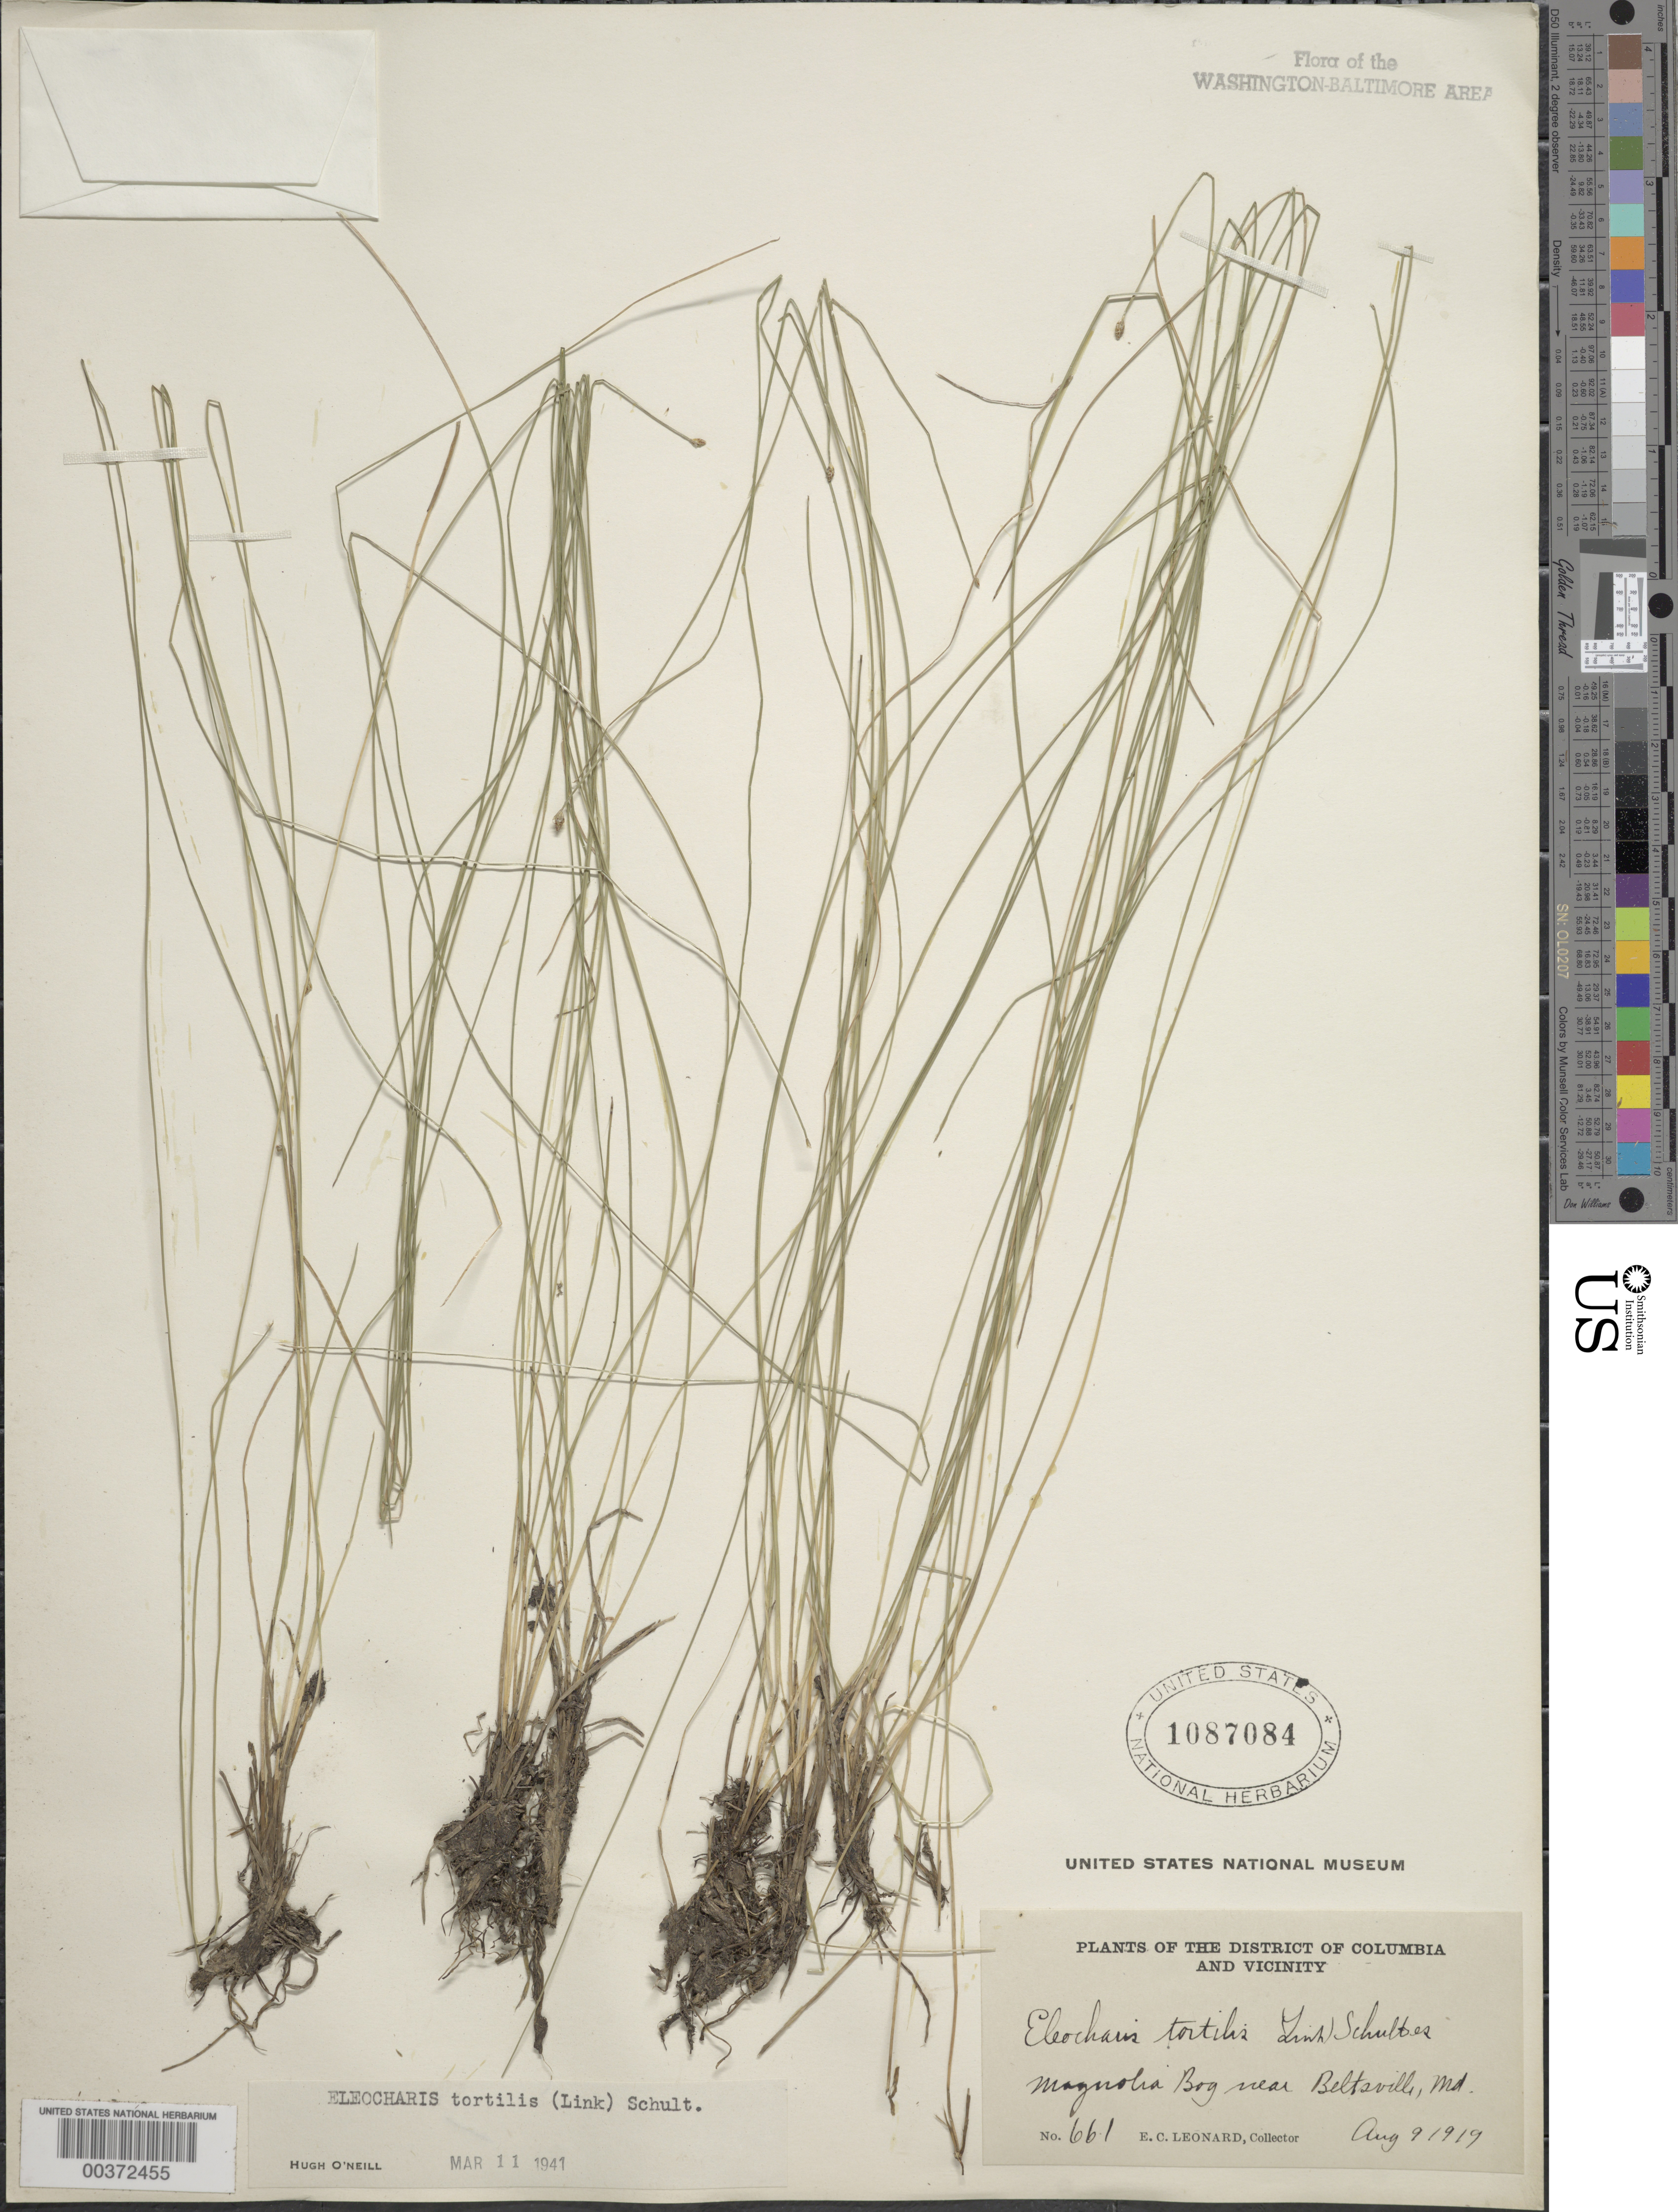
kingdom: Plantae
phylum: Tracheophyta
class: Liliopsida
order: Poales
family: Cyperaceae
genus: Eleocharis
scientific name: Eleocharis tortilis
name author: (Link) Schult.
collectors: E. C. Leonard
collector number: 661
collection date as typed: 09 Aug 1919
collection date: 1919-08-09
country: United States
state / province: Maryland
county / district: Prince George's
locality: Magnolia Bogs, Beltsville vicinity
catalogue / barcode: US 1087084